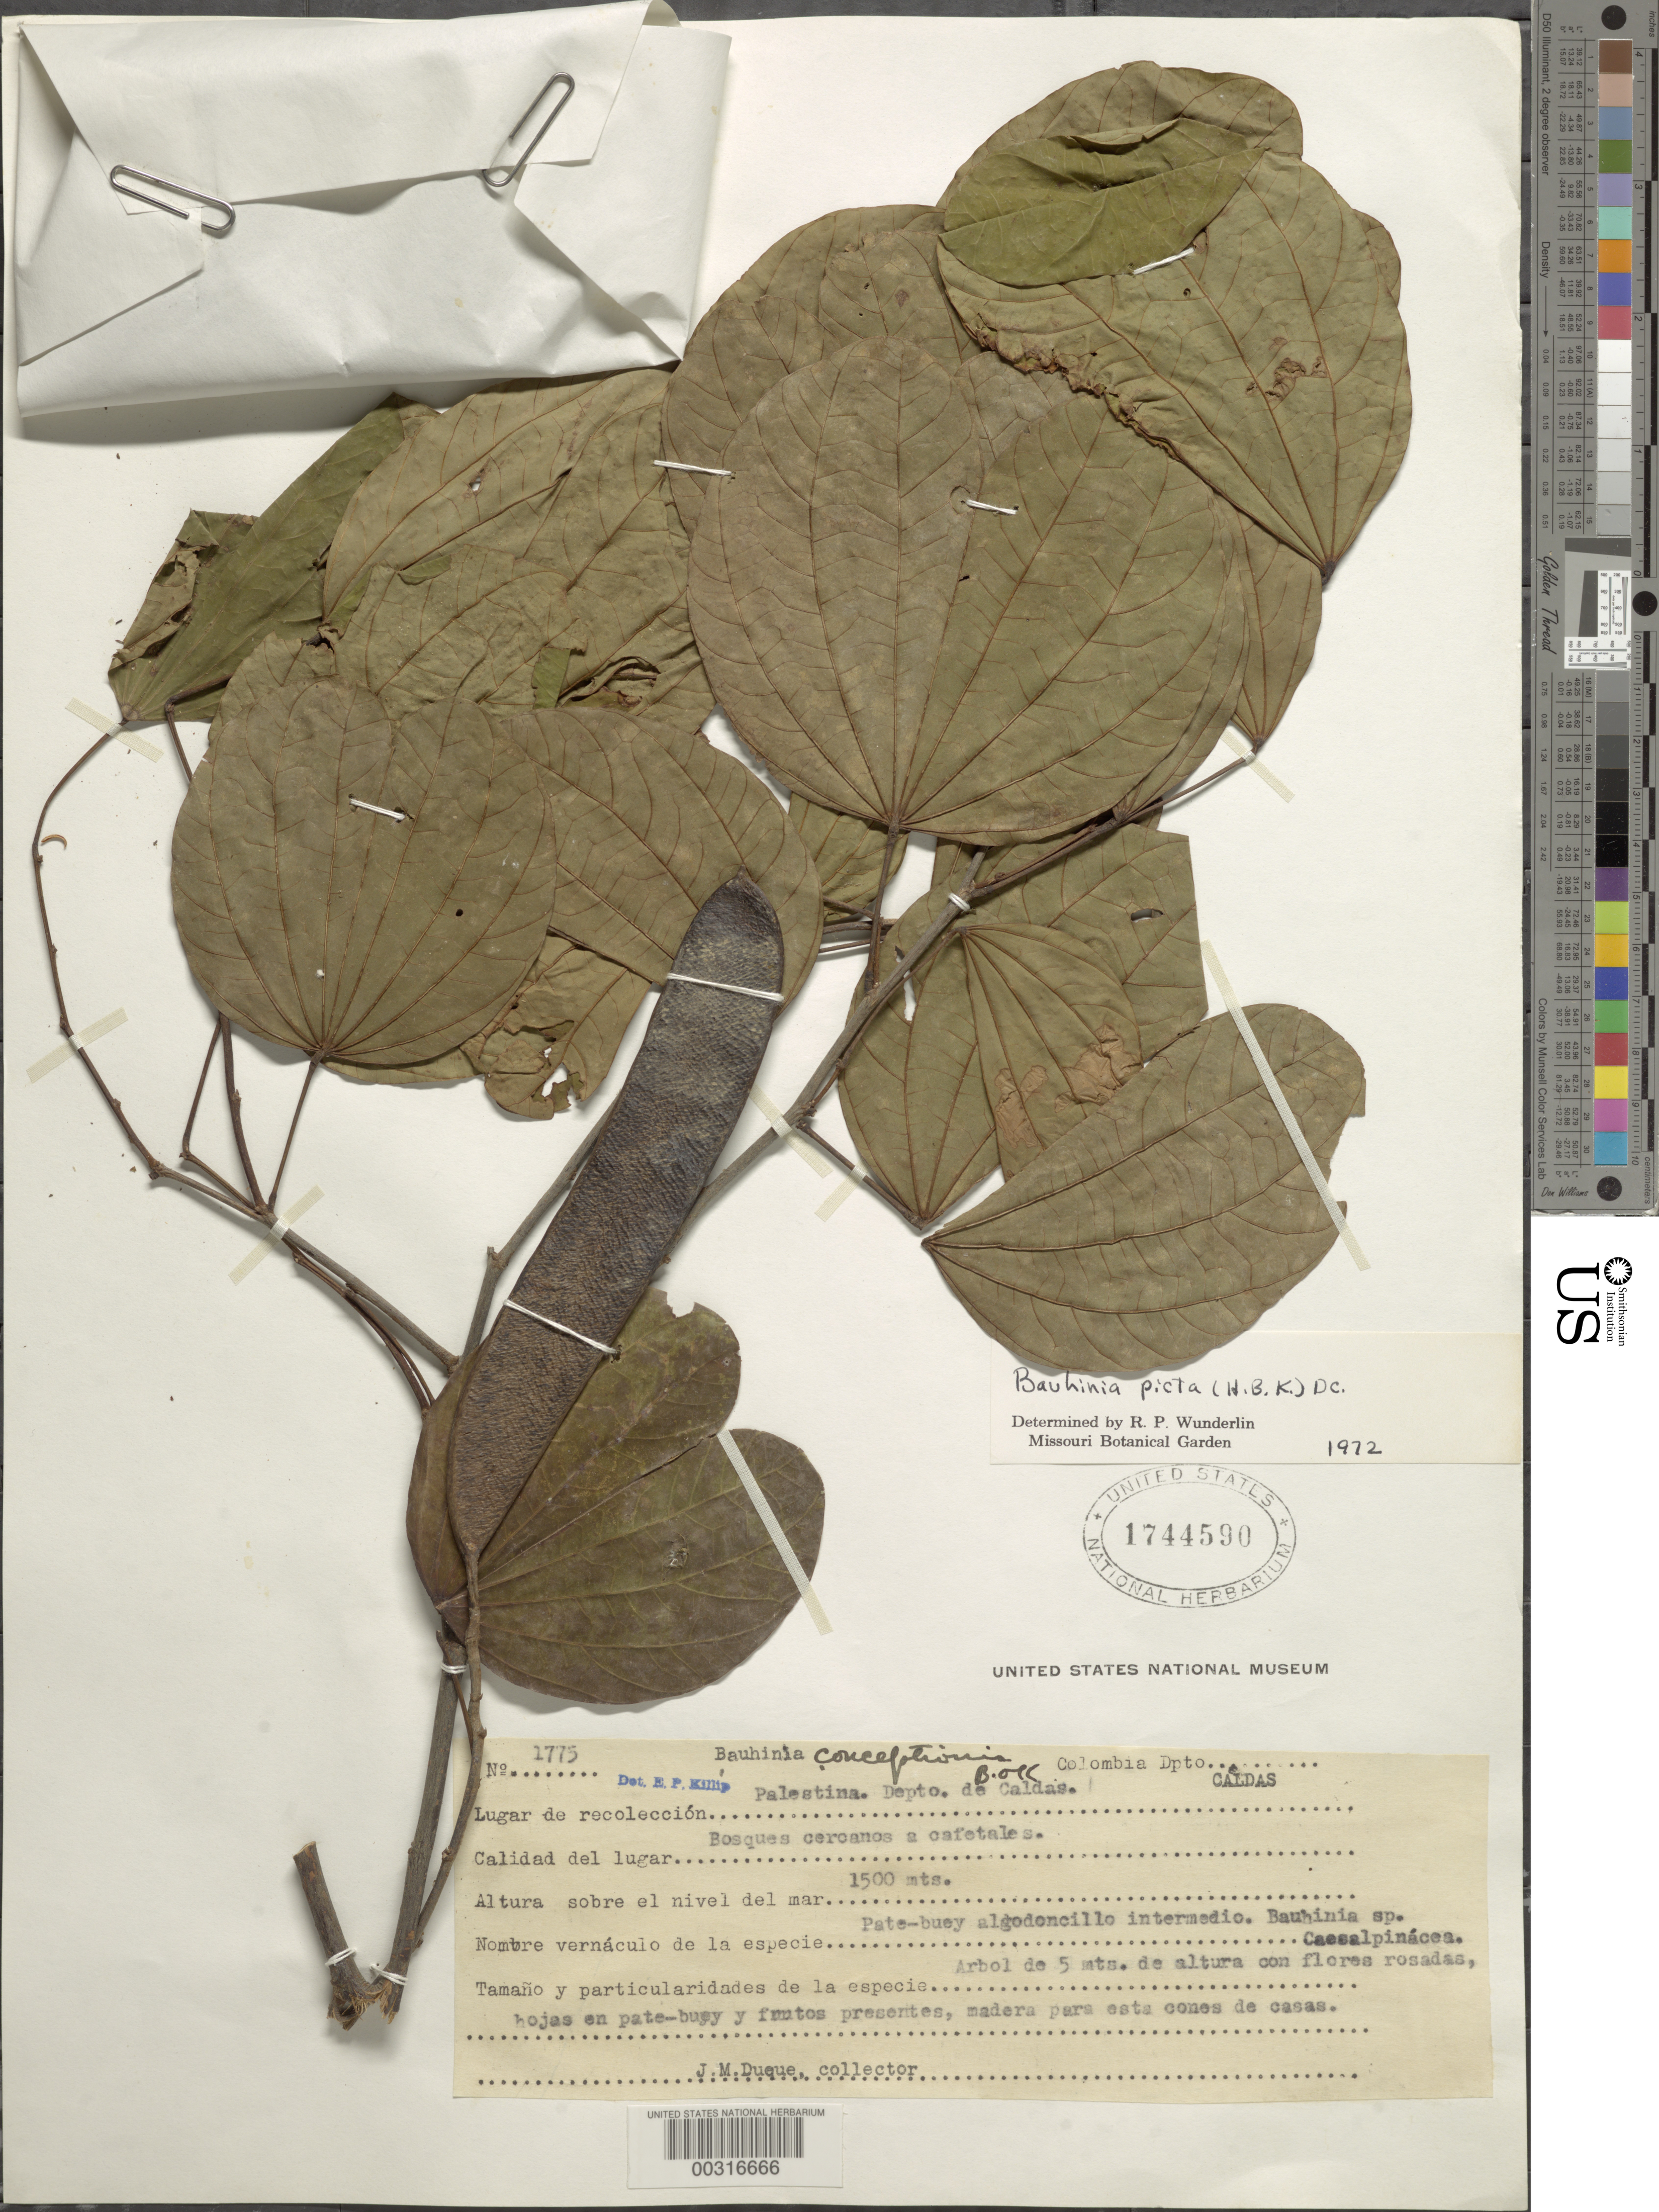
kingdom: Plantae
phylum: Tracheophyta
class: Magnoliopsida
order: Fabales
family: Fabaceae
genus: Bauhinia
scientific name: Bauhinia picta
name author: (Humb. & Bonpl.) DC.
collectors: J. M. Duque Jaramillo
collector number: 1775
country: Colombia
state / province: Caldas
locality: Palestina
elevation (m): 1500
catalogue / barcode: US 1744590